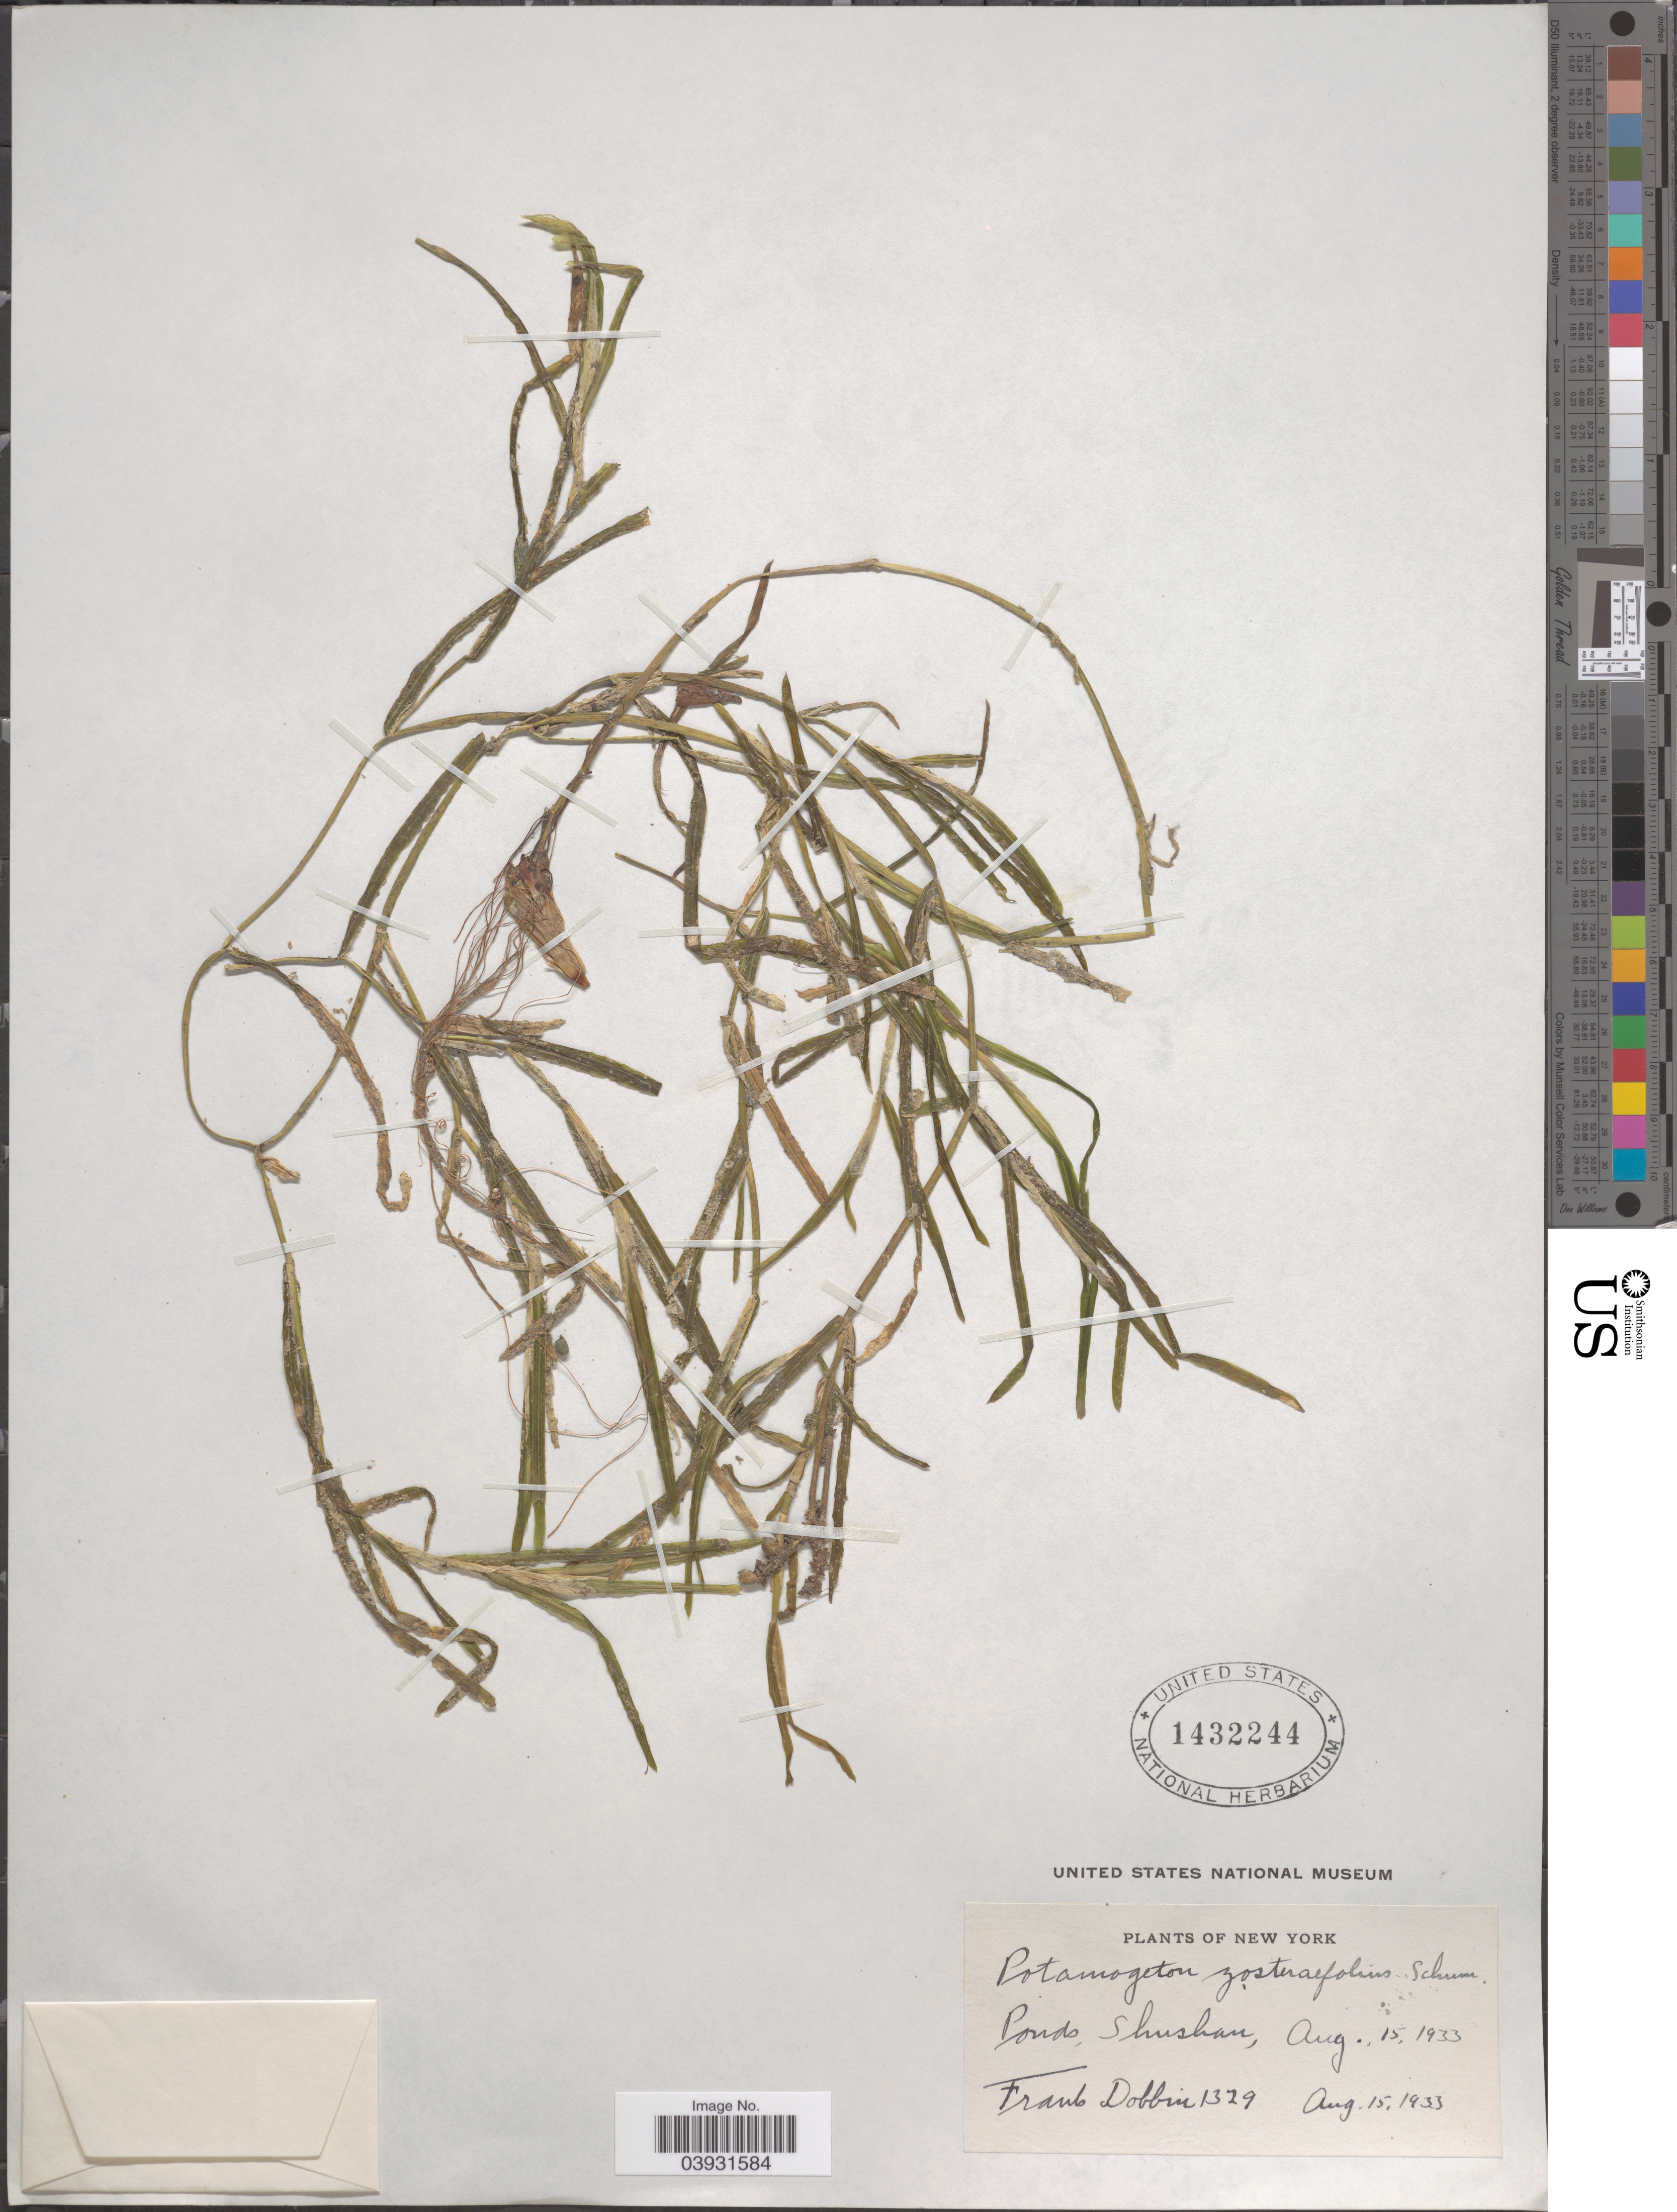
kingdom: Plantae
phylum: Tracheophyta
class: Liliopsida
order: Alismatales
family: Potamogetonaceae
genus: Potamogeton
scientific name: Potamogeton zosterifolius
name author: Schumach.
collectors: F. Dobbin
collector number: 1329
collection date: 1933-08-15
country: United States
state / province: New York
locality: Ponds, Shushan.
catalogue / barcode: US 1432244